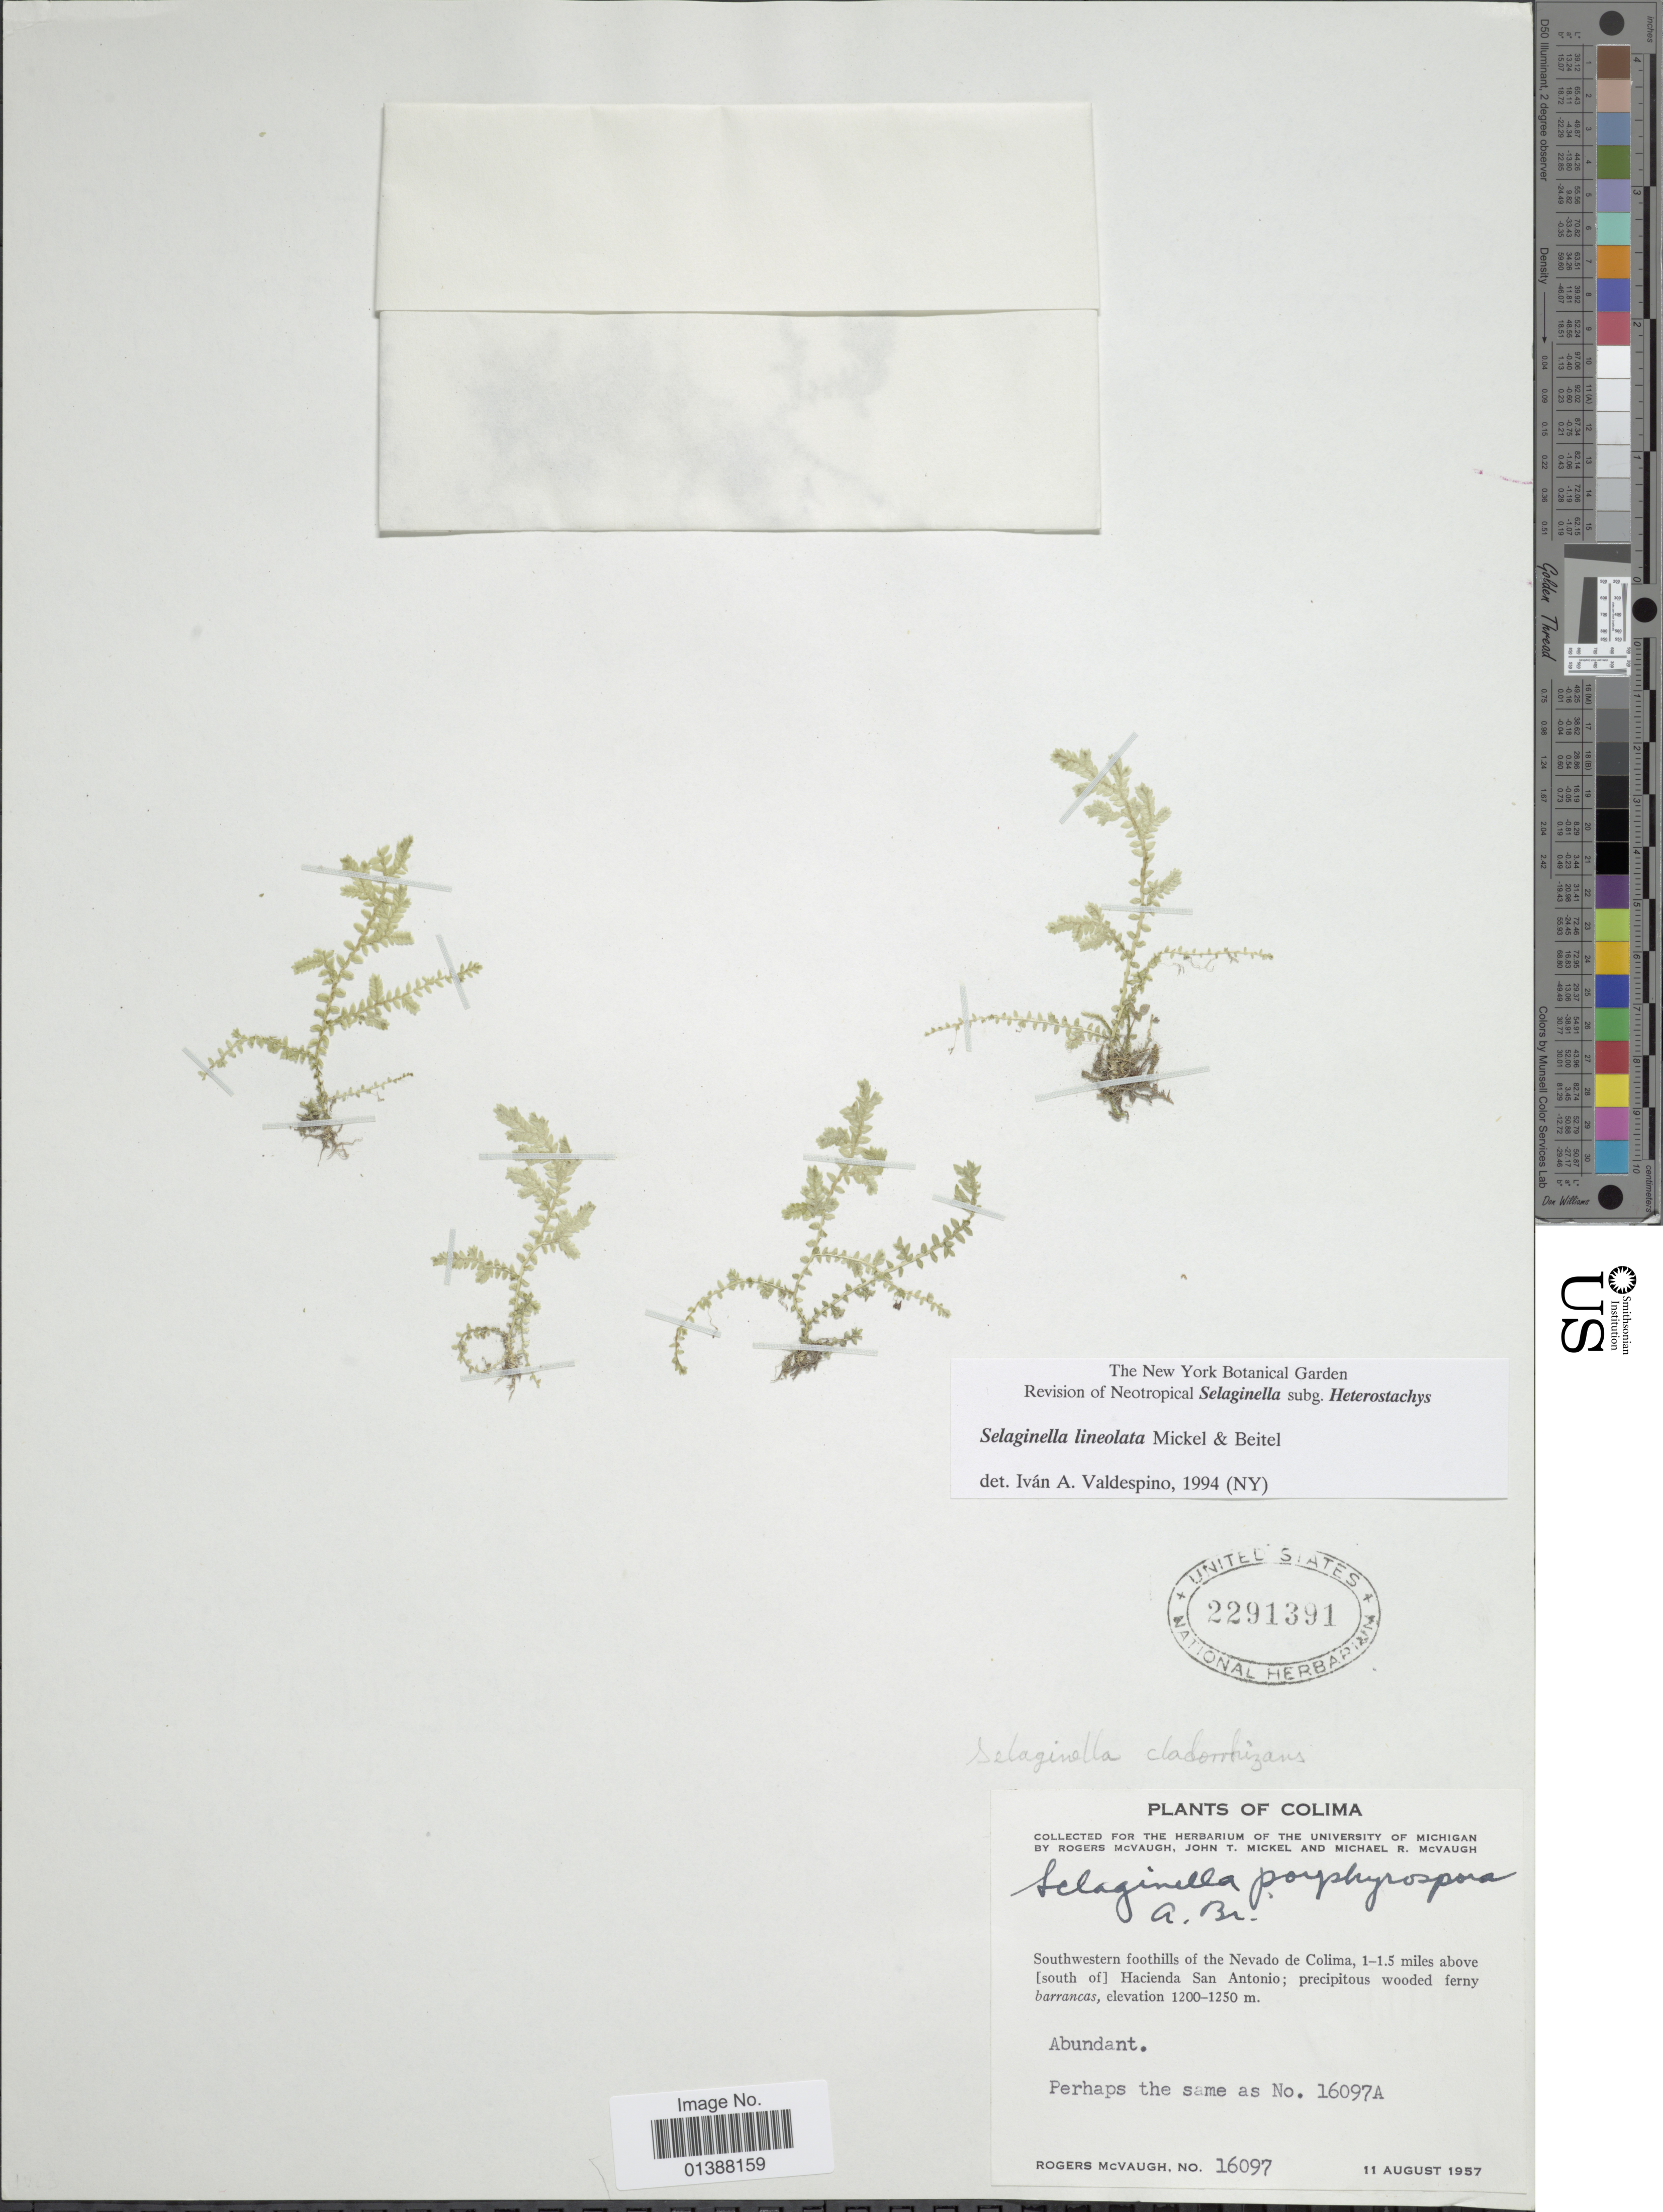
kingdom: Plantae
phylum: Tracheophyta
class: Lycopodiopsida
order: Selaginellales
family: Selaginellaceae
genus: Selaginella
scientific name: Selaginella lineolata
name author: Mickel & Beitel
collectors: R. McVaugh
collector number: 16097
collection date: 1957-08-11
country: Mexico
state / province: Colima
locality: Southwestern foothills of the Nevado de Colima, 1-1.5 miles above [south of] Hacienda San Antonio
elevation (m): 1200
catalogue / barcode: US 2291391